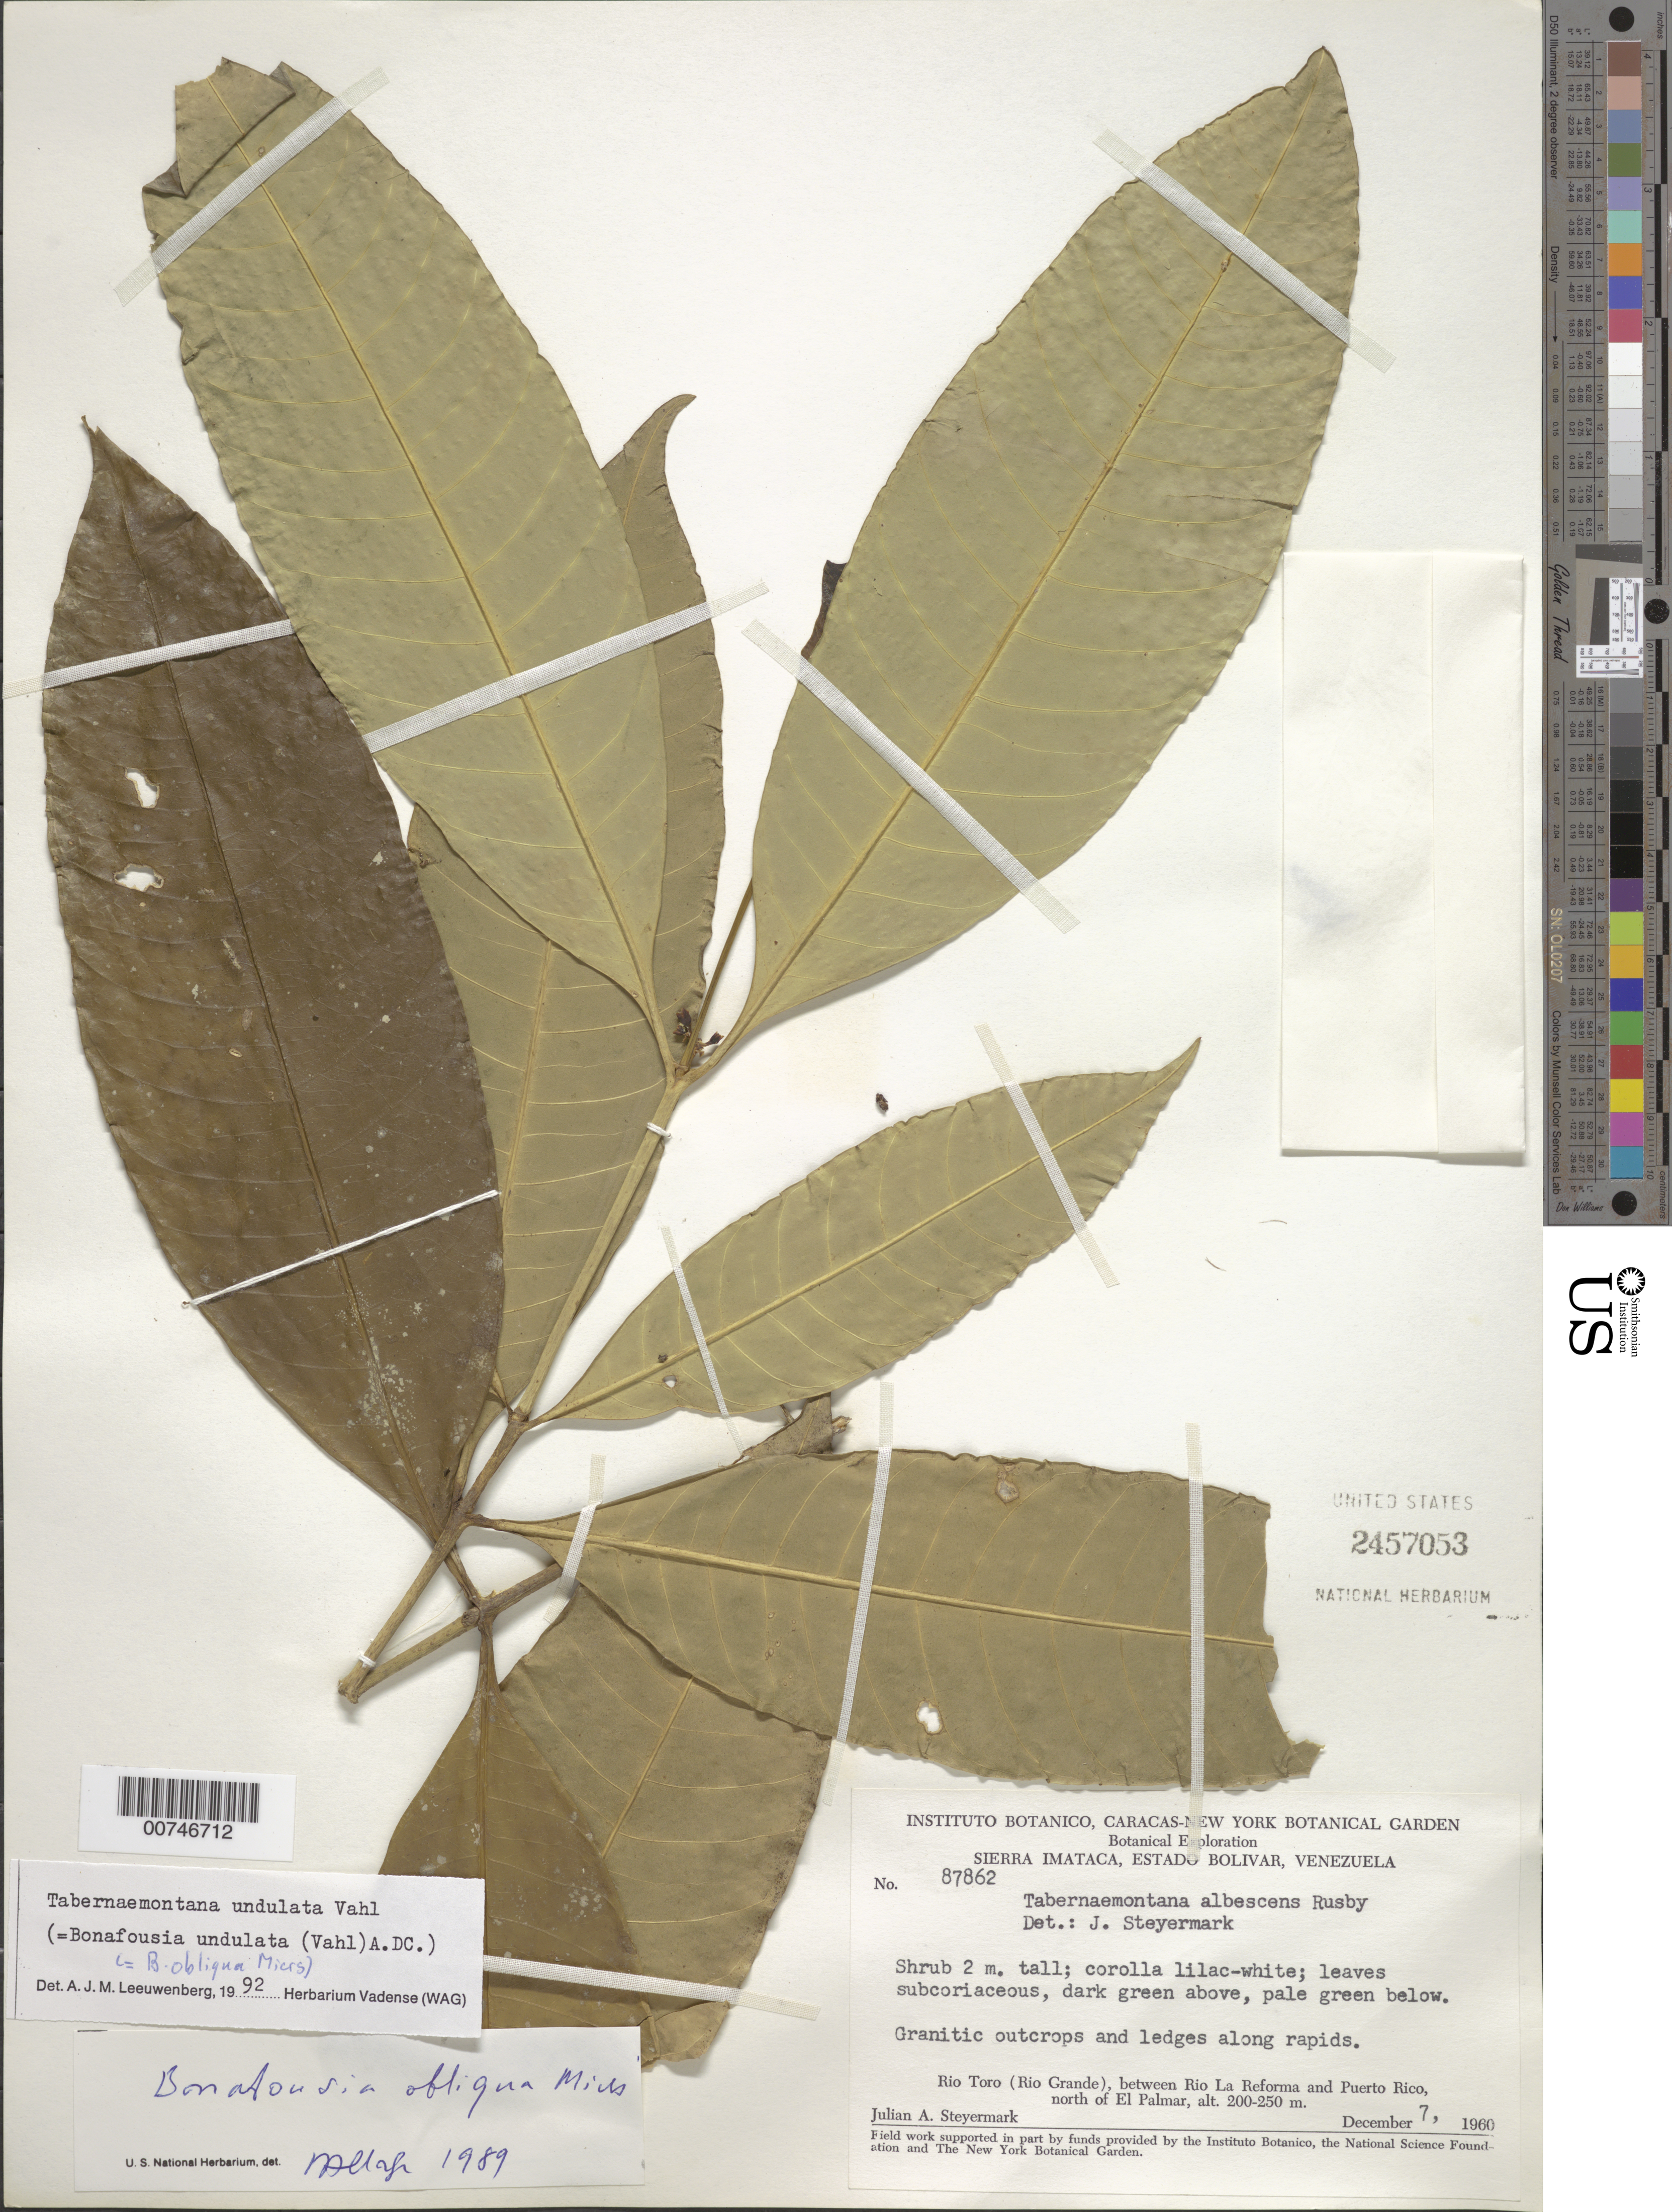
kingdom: Plantae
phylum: Tracheophyta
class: Magnoliopsida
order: Gentianales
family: Apocynaceae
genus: Tabernaemontana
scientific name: Tabernaemontana undulata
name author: Vahl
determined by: Leeuwenberg, A. J. M.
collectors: J. Steyermark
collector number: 87862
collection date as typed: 7-Dec-60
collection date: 1960-12-07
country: Venezuela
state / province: Bolívar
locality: Sierra Imataca; Río Toro (Río Grande), between Río La Reforma and Puerto Rico, N of El Palmar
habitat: Granitic outcrops & ledges along rapids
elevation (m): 200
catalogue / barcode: US 2457053